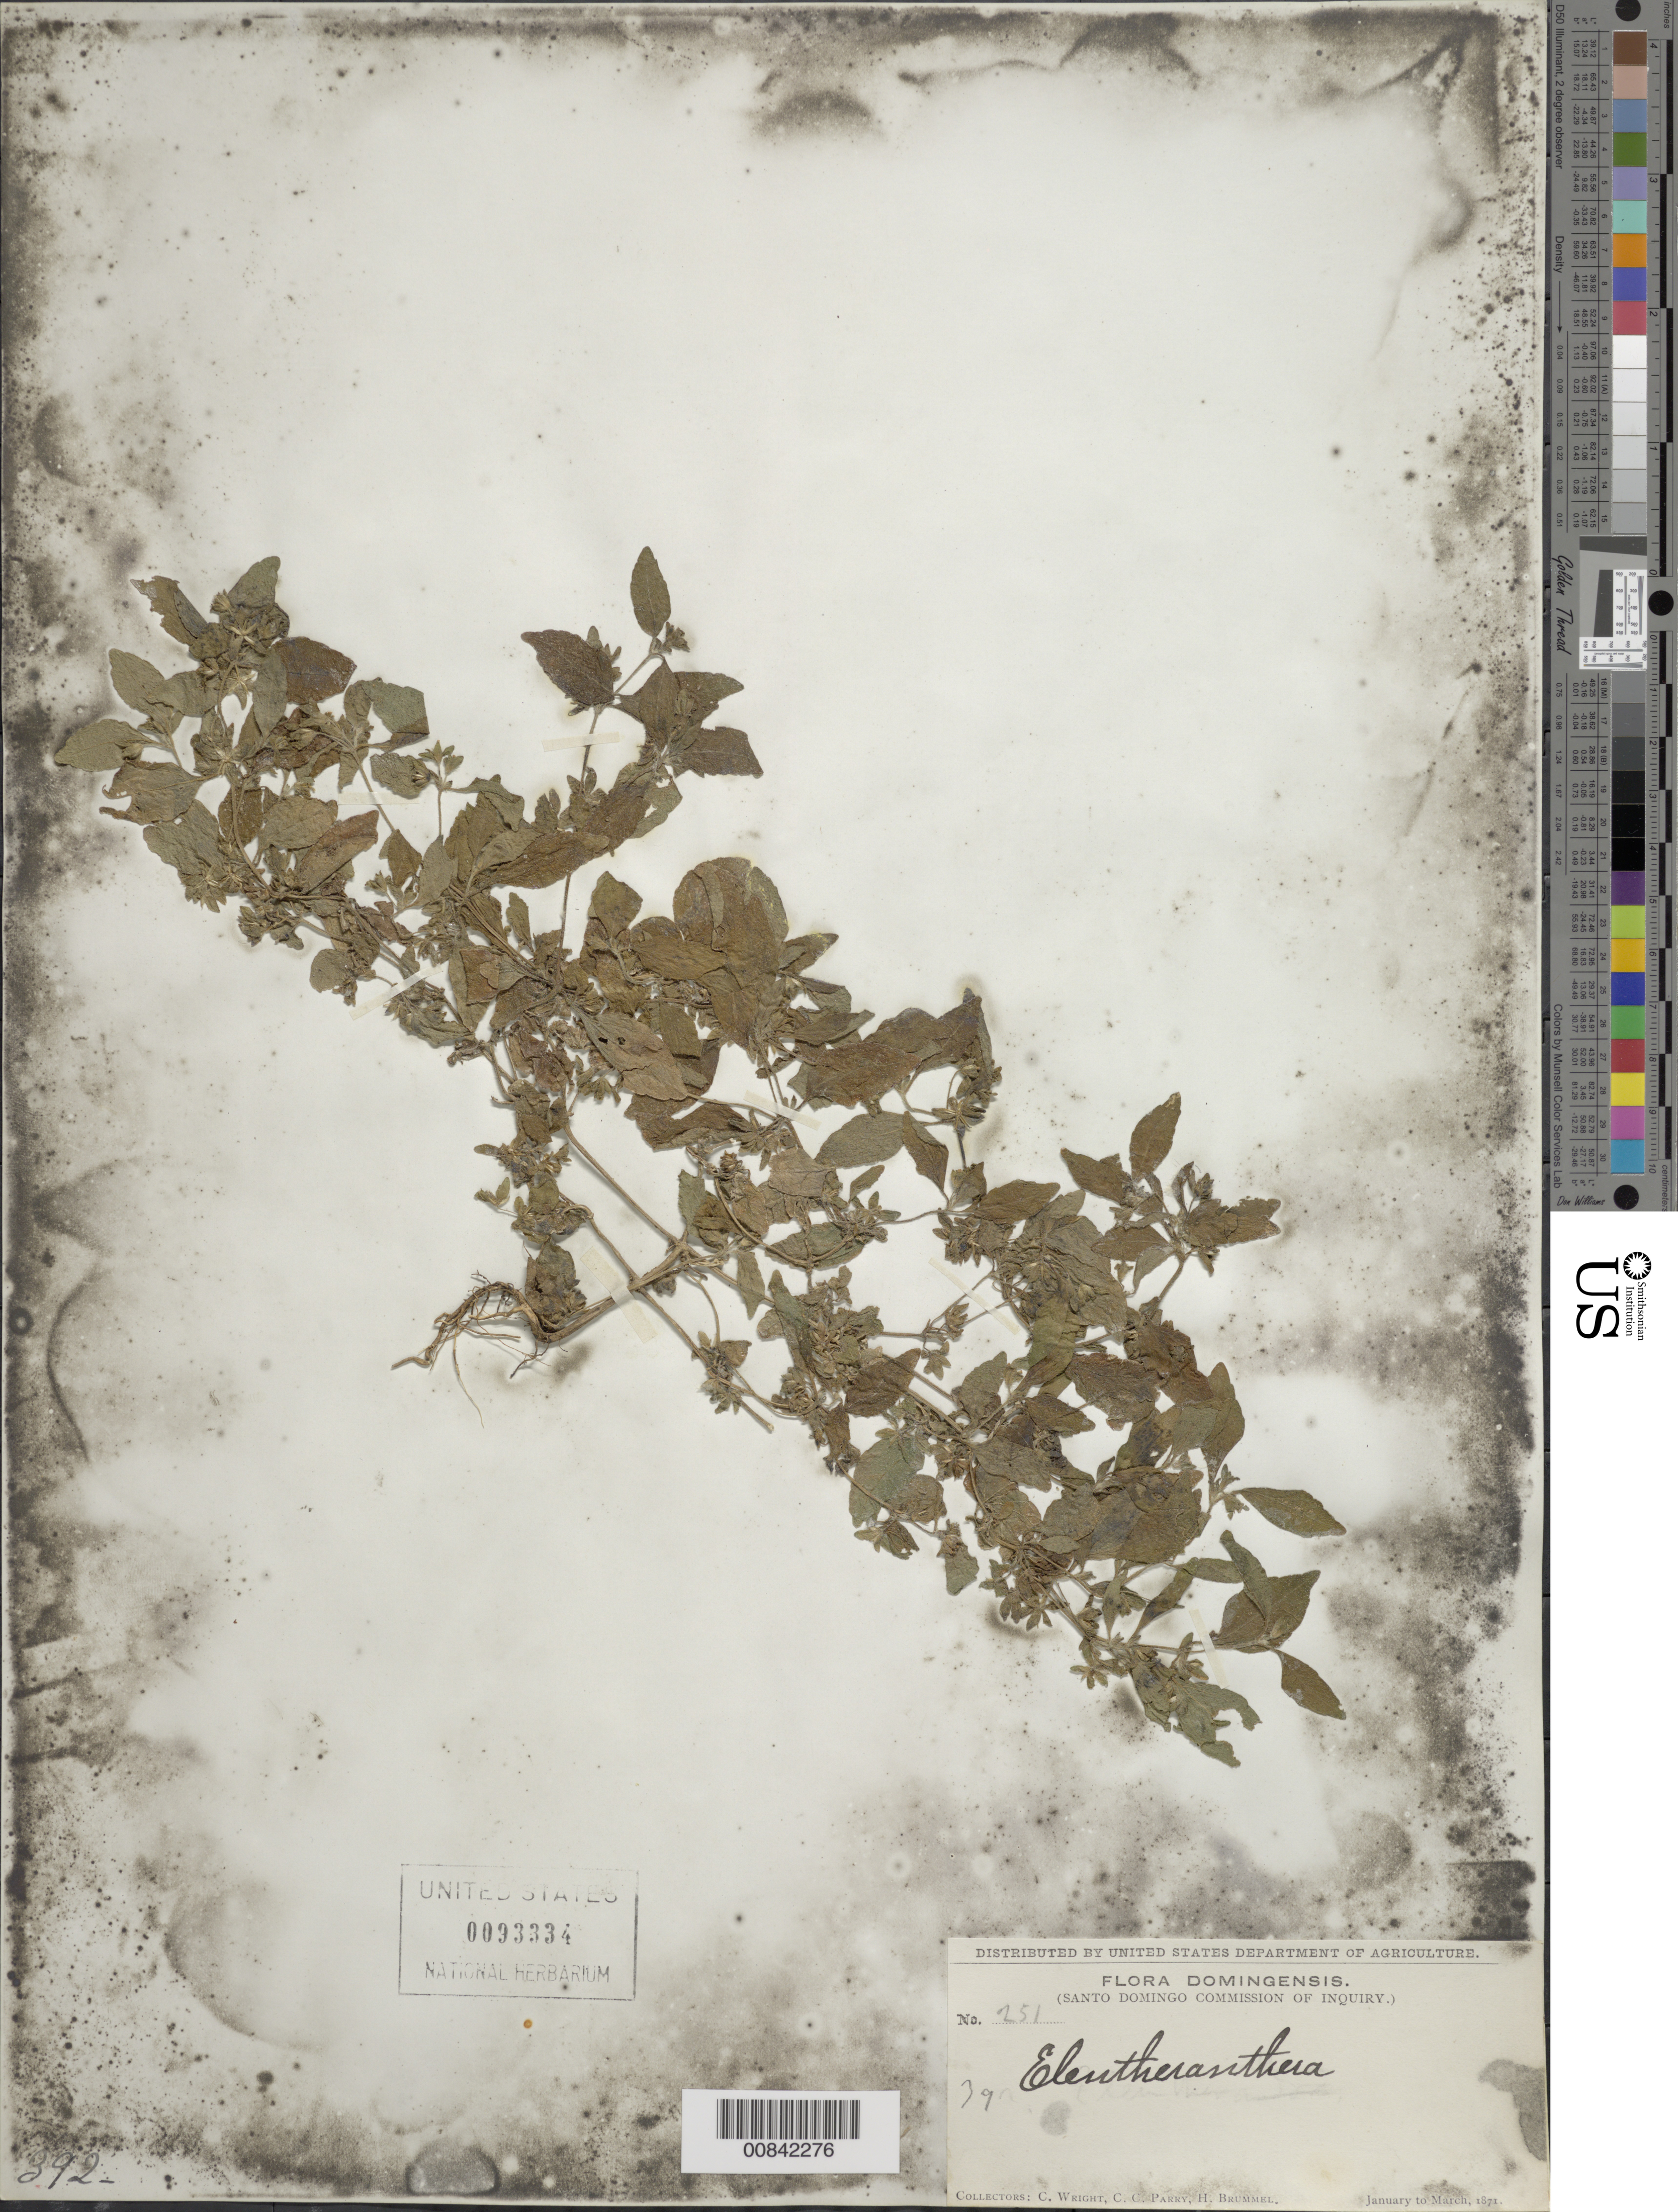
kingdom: Plantae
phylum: Tracheophyta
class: Magnoliopsida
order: Asterales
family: Asteraceae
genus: Eleutheranthera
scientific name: Eleutheranthera ruderalis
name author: (Sw.) Sch. Bip.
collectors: C. Wright, C. C. Parry & H. Brummel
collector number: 251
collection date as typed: Jan 1871 to -- Mar 1871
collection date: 1871-01/1871-03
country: Dominican Republic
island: Hispaniola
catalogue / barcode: US 93334